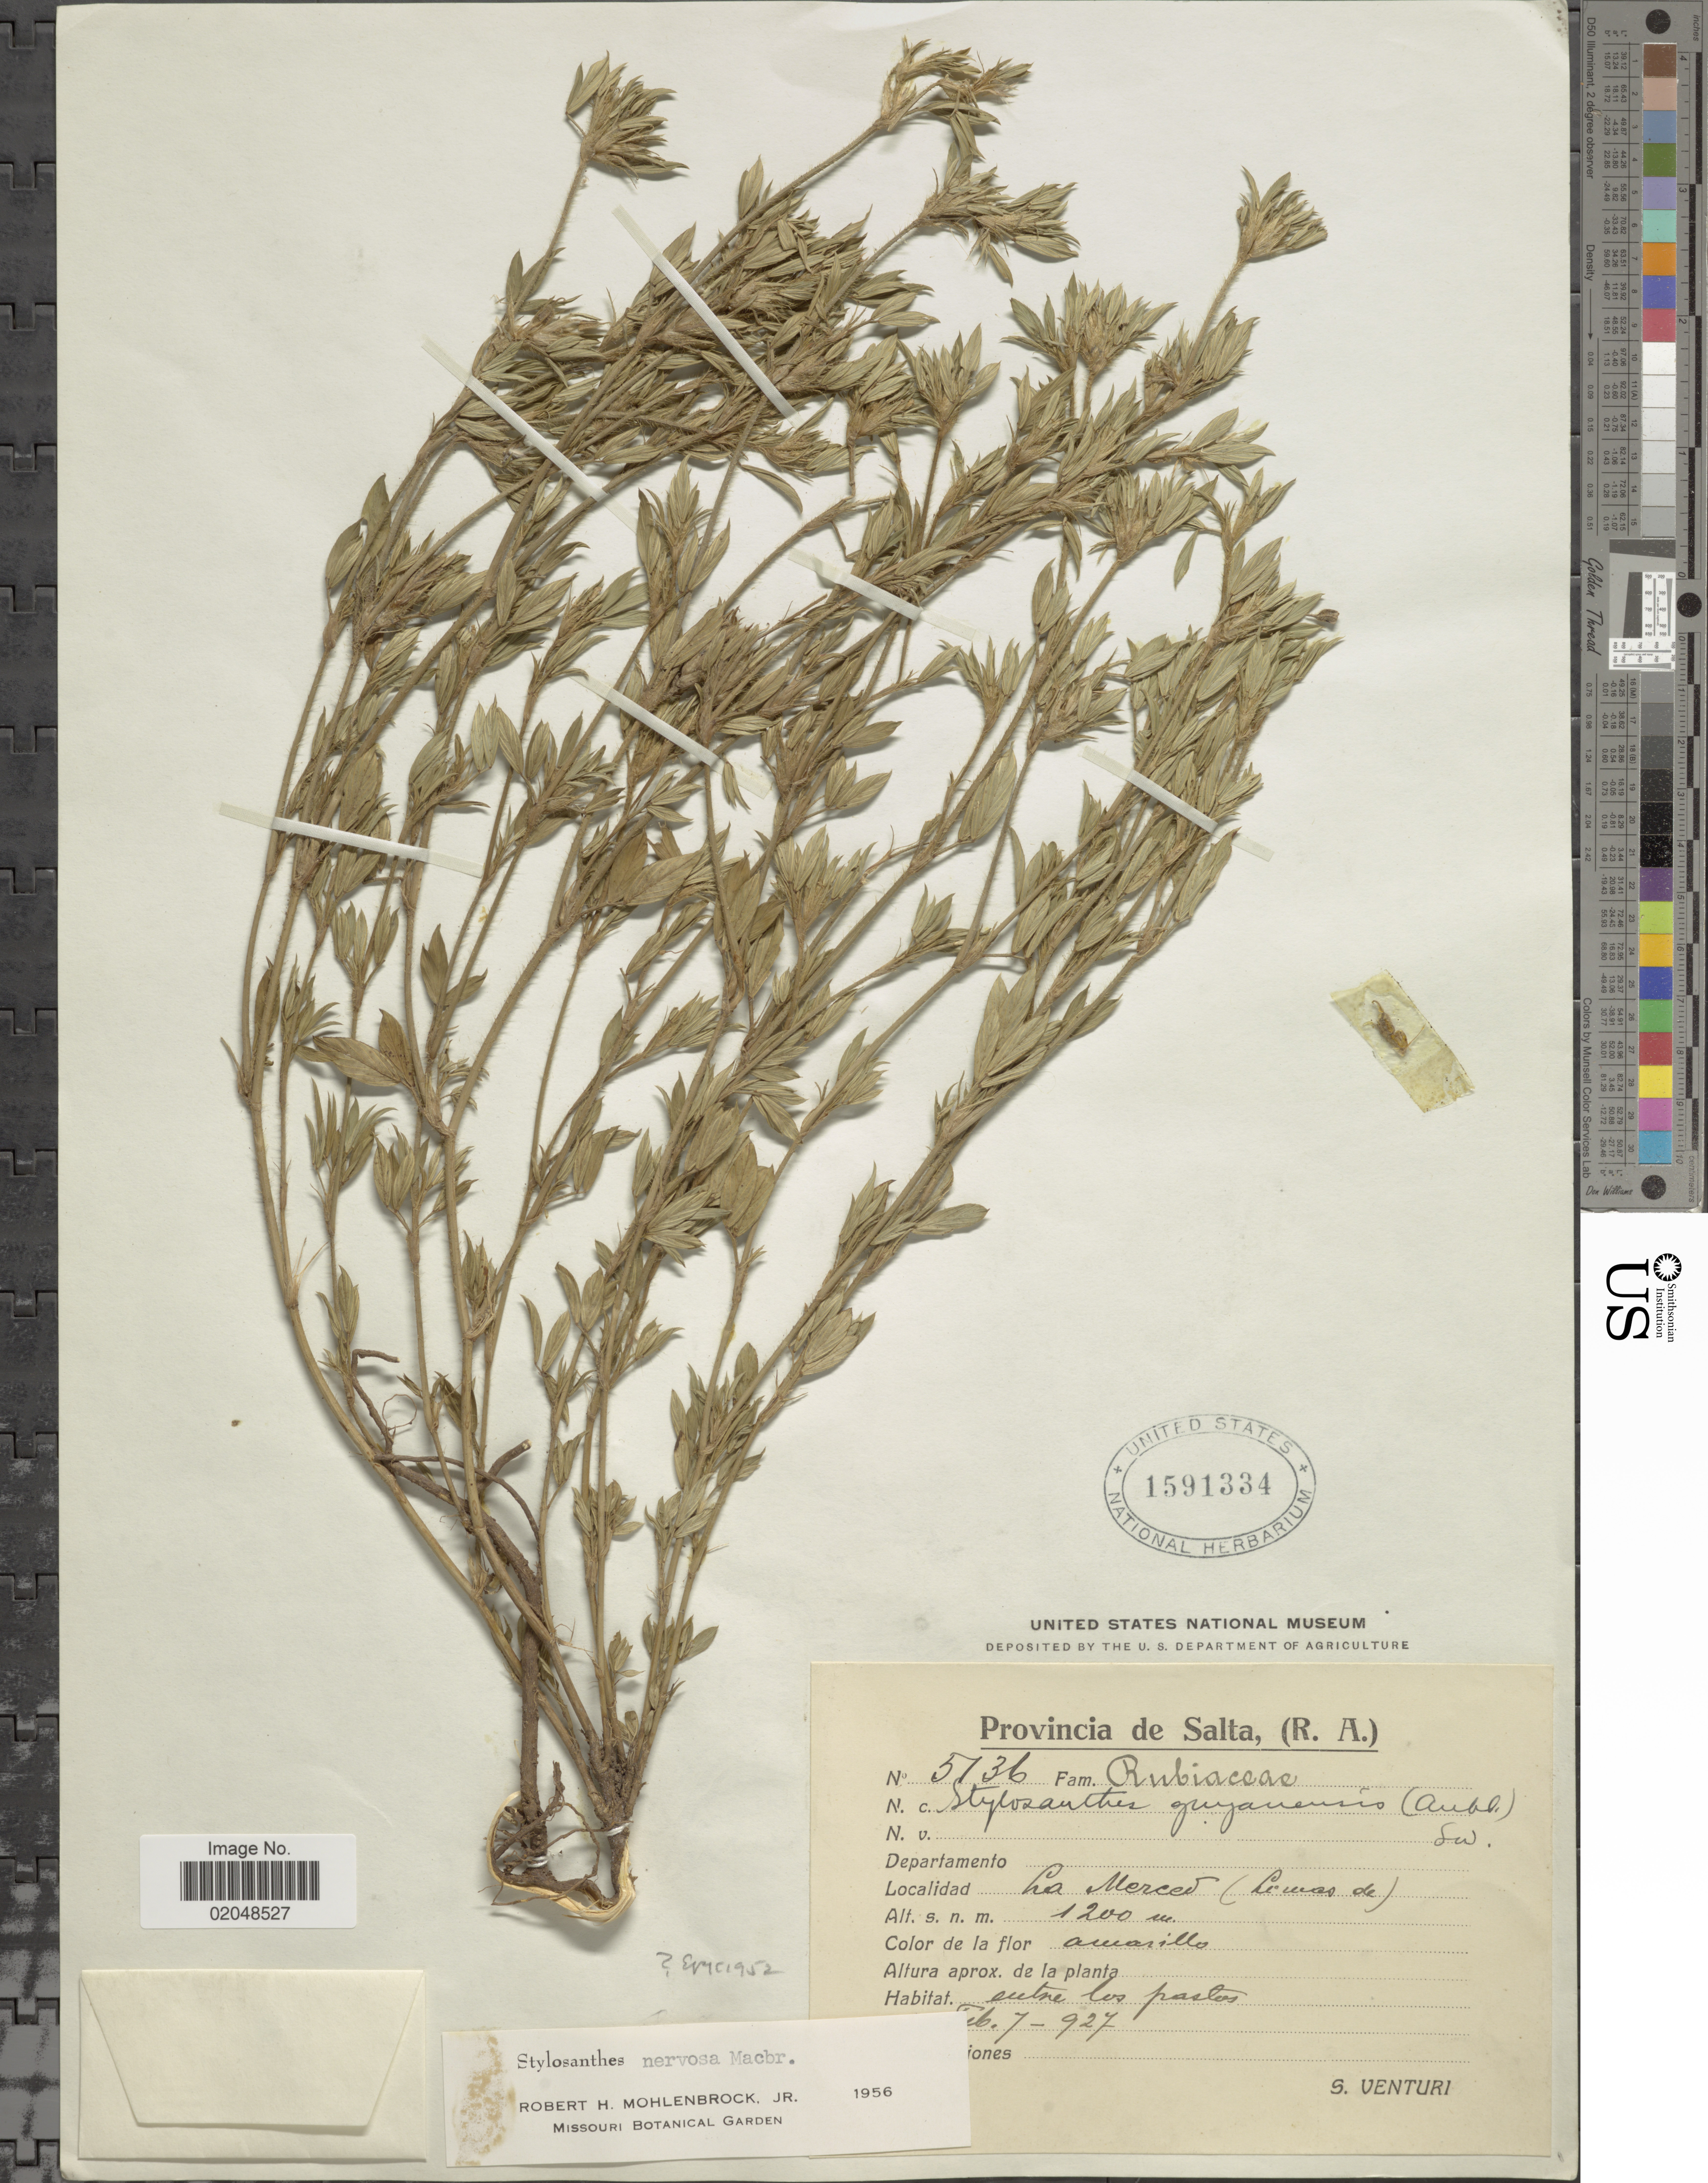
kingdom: Plantae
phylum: Tracheophyta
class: Magnoliopsida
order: Fabales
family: Fabaceae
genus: Stylosanthes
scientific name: Stylosanthes nervosa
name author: J.F. Macbr.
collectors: S. Venturi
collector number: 5136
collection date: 1927-02-07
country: Argentina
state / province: Salta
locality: La Merced (Lomas de), entre los pastos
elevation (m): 1200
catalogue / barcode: US 1591334